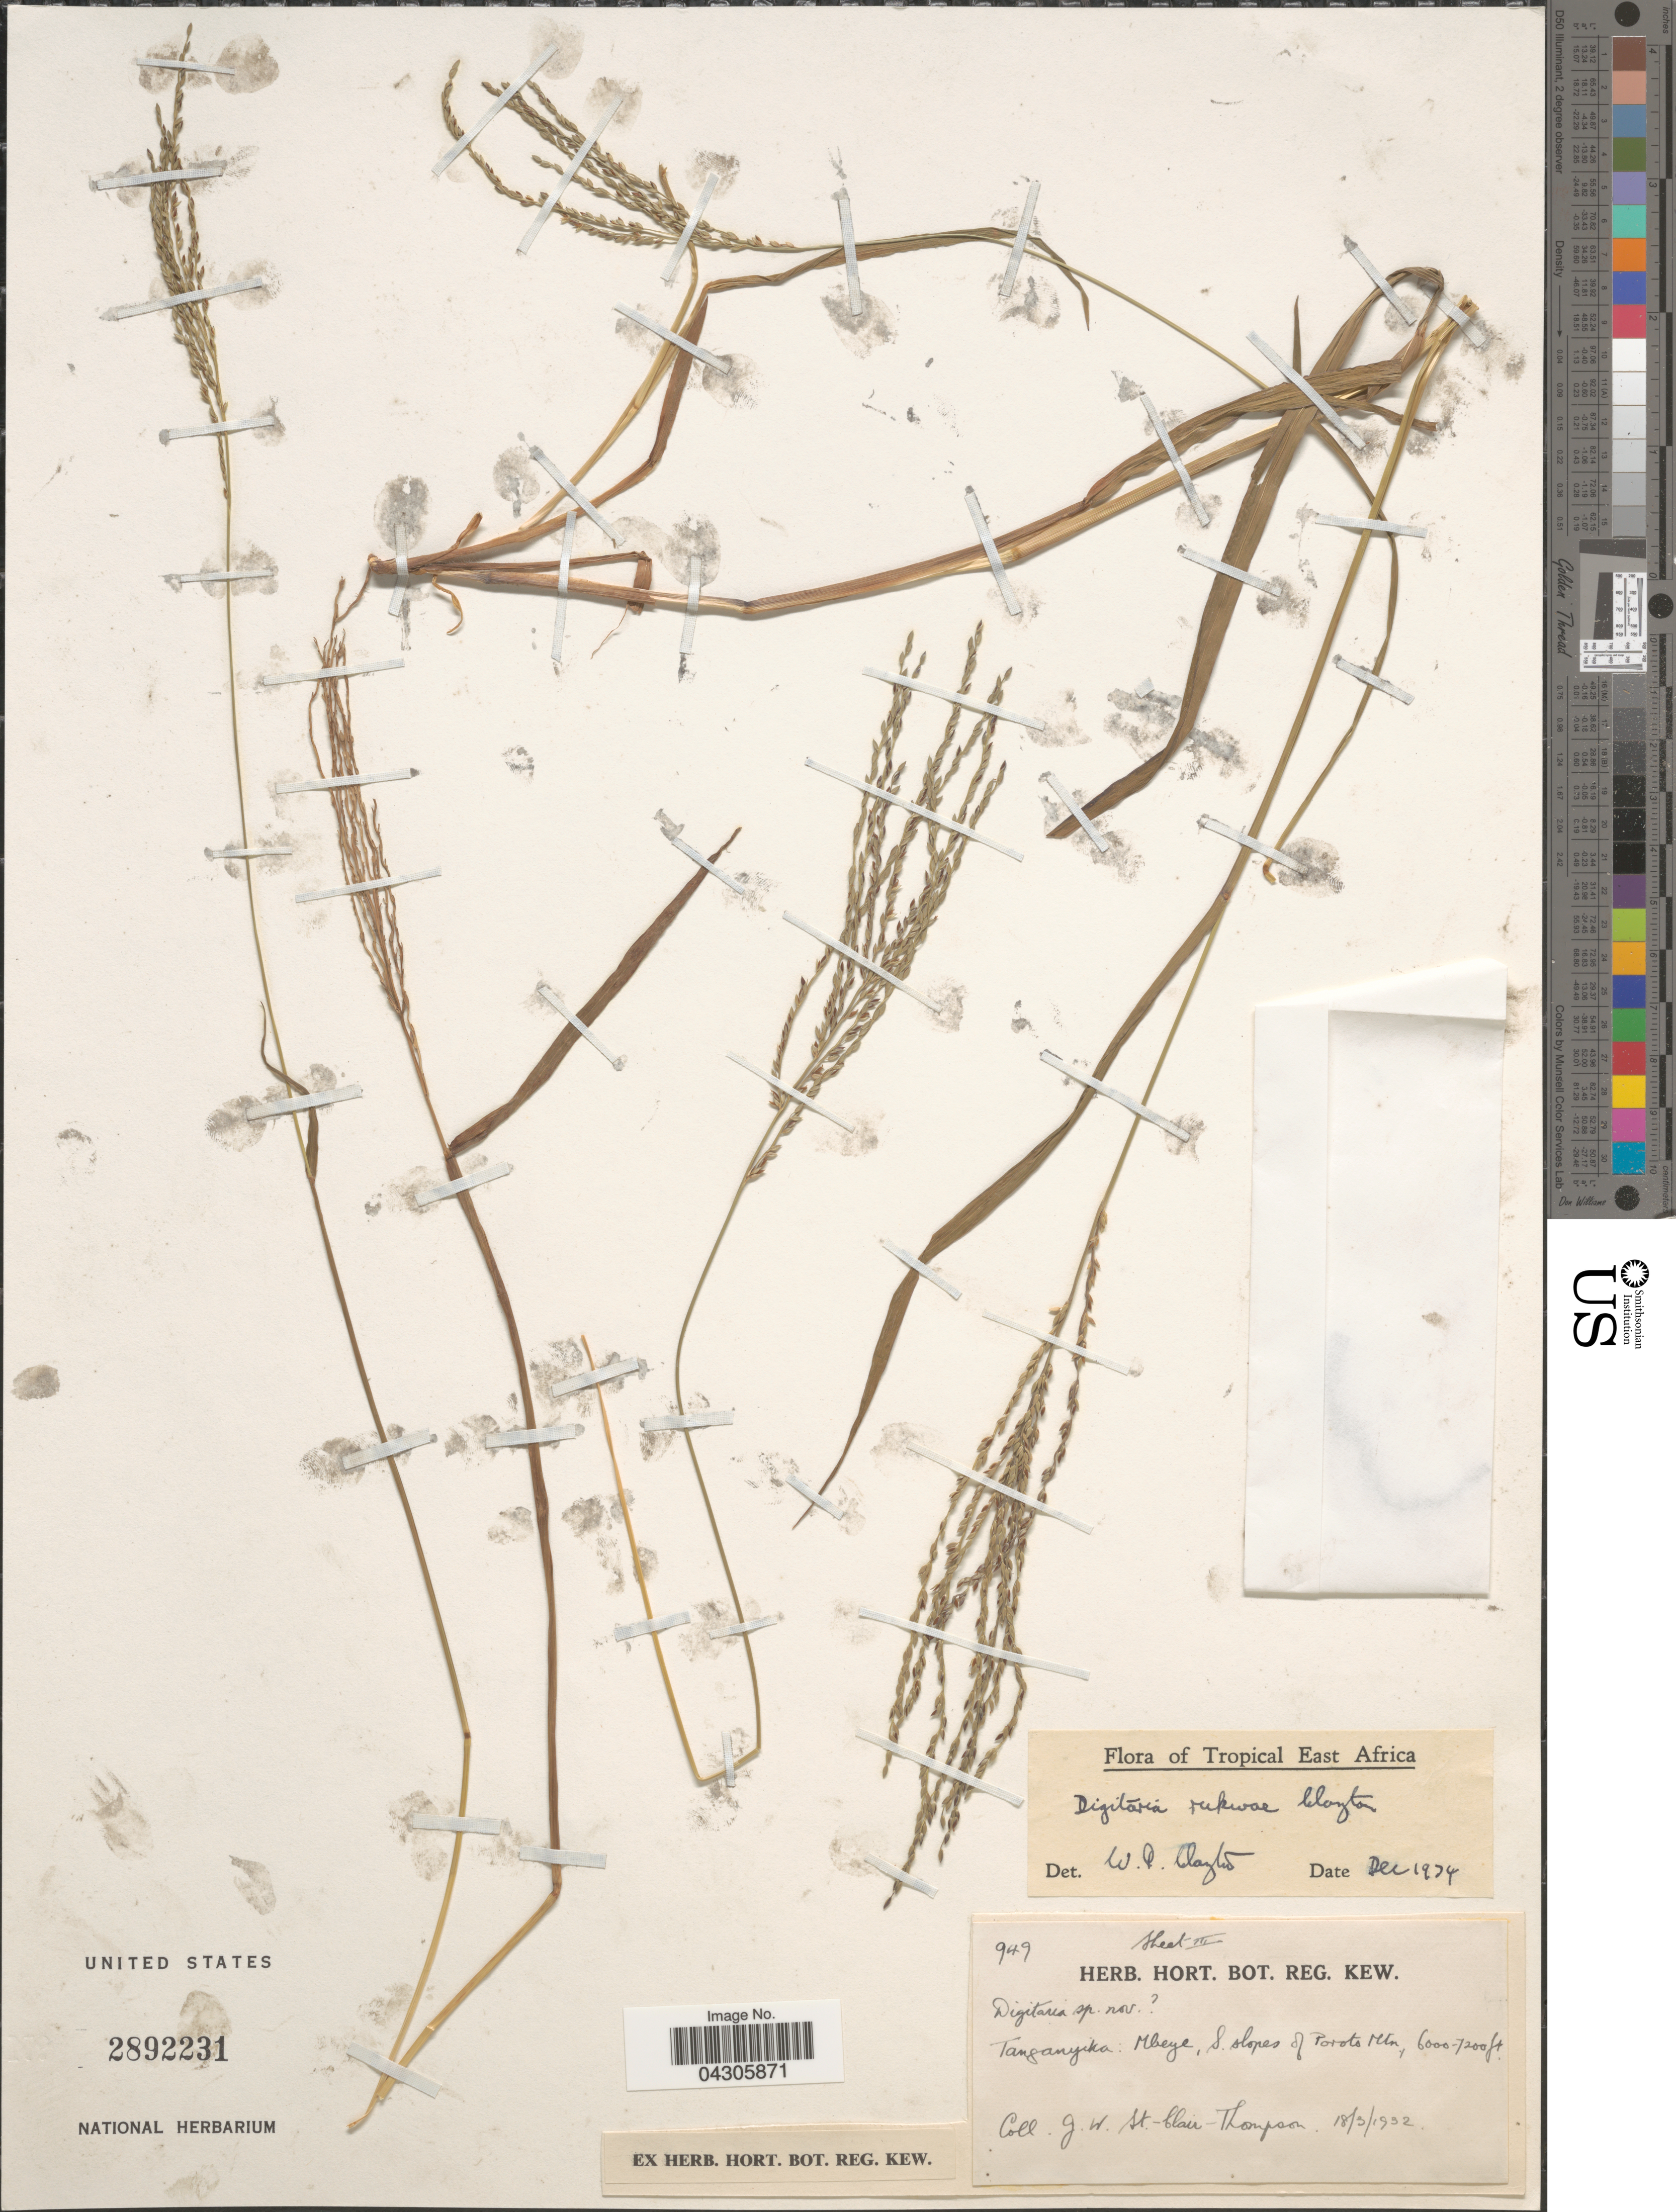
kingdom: Plantae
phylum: Tracheophyta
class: Liliopsida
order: Poales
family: Poaceae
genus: Digitaria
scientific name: Digitaria rukwae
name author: Clayton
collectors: G. St. Clair-Thompson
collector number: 949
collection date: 1932-03-18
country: Tanzania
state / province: Mbeya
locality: Tanganyika, Mbeye, S. slopes of Porota Mtn.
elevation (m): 1829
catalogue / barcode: US 2892231